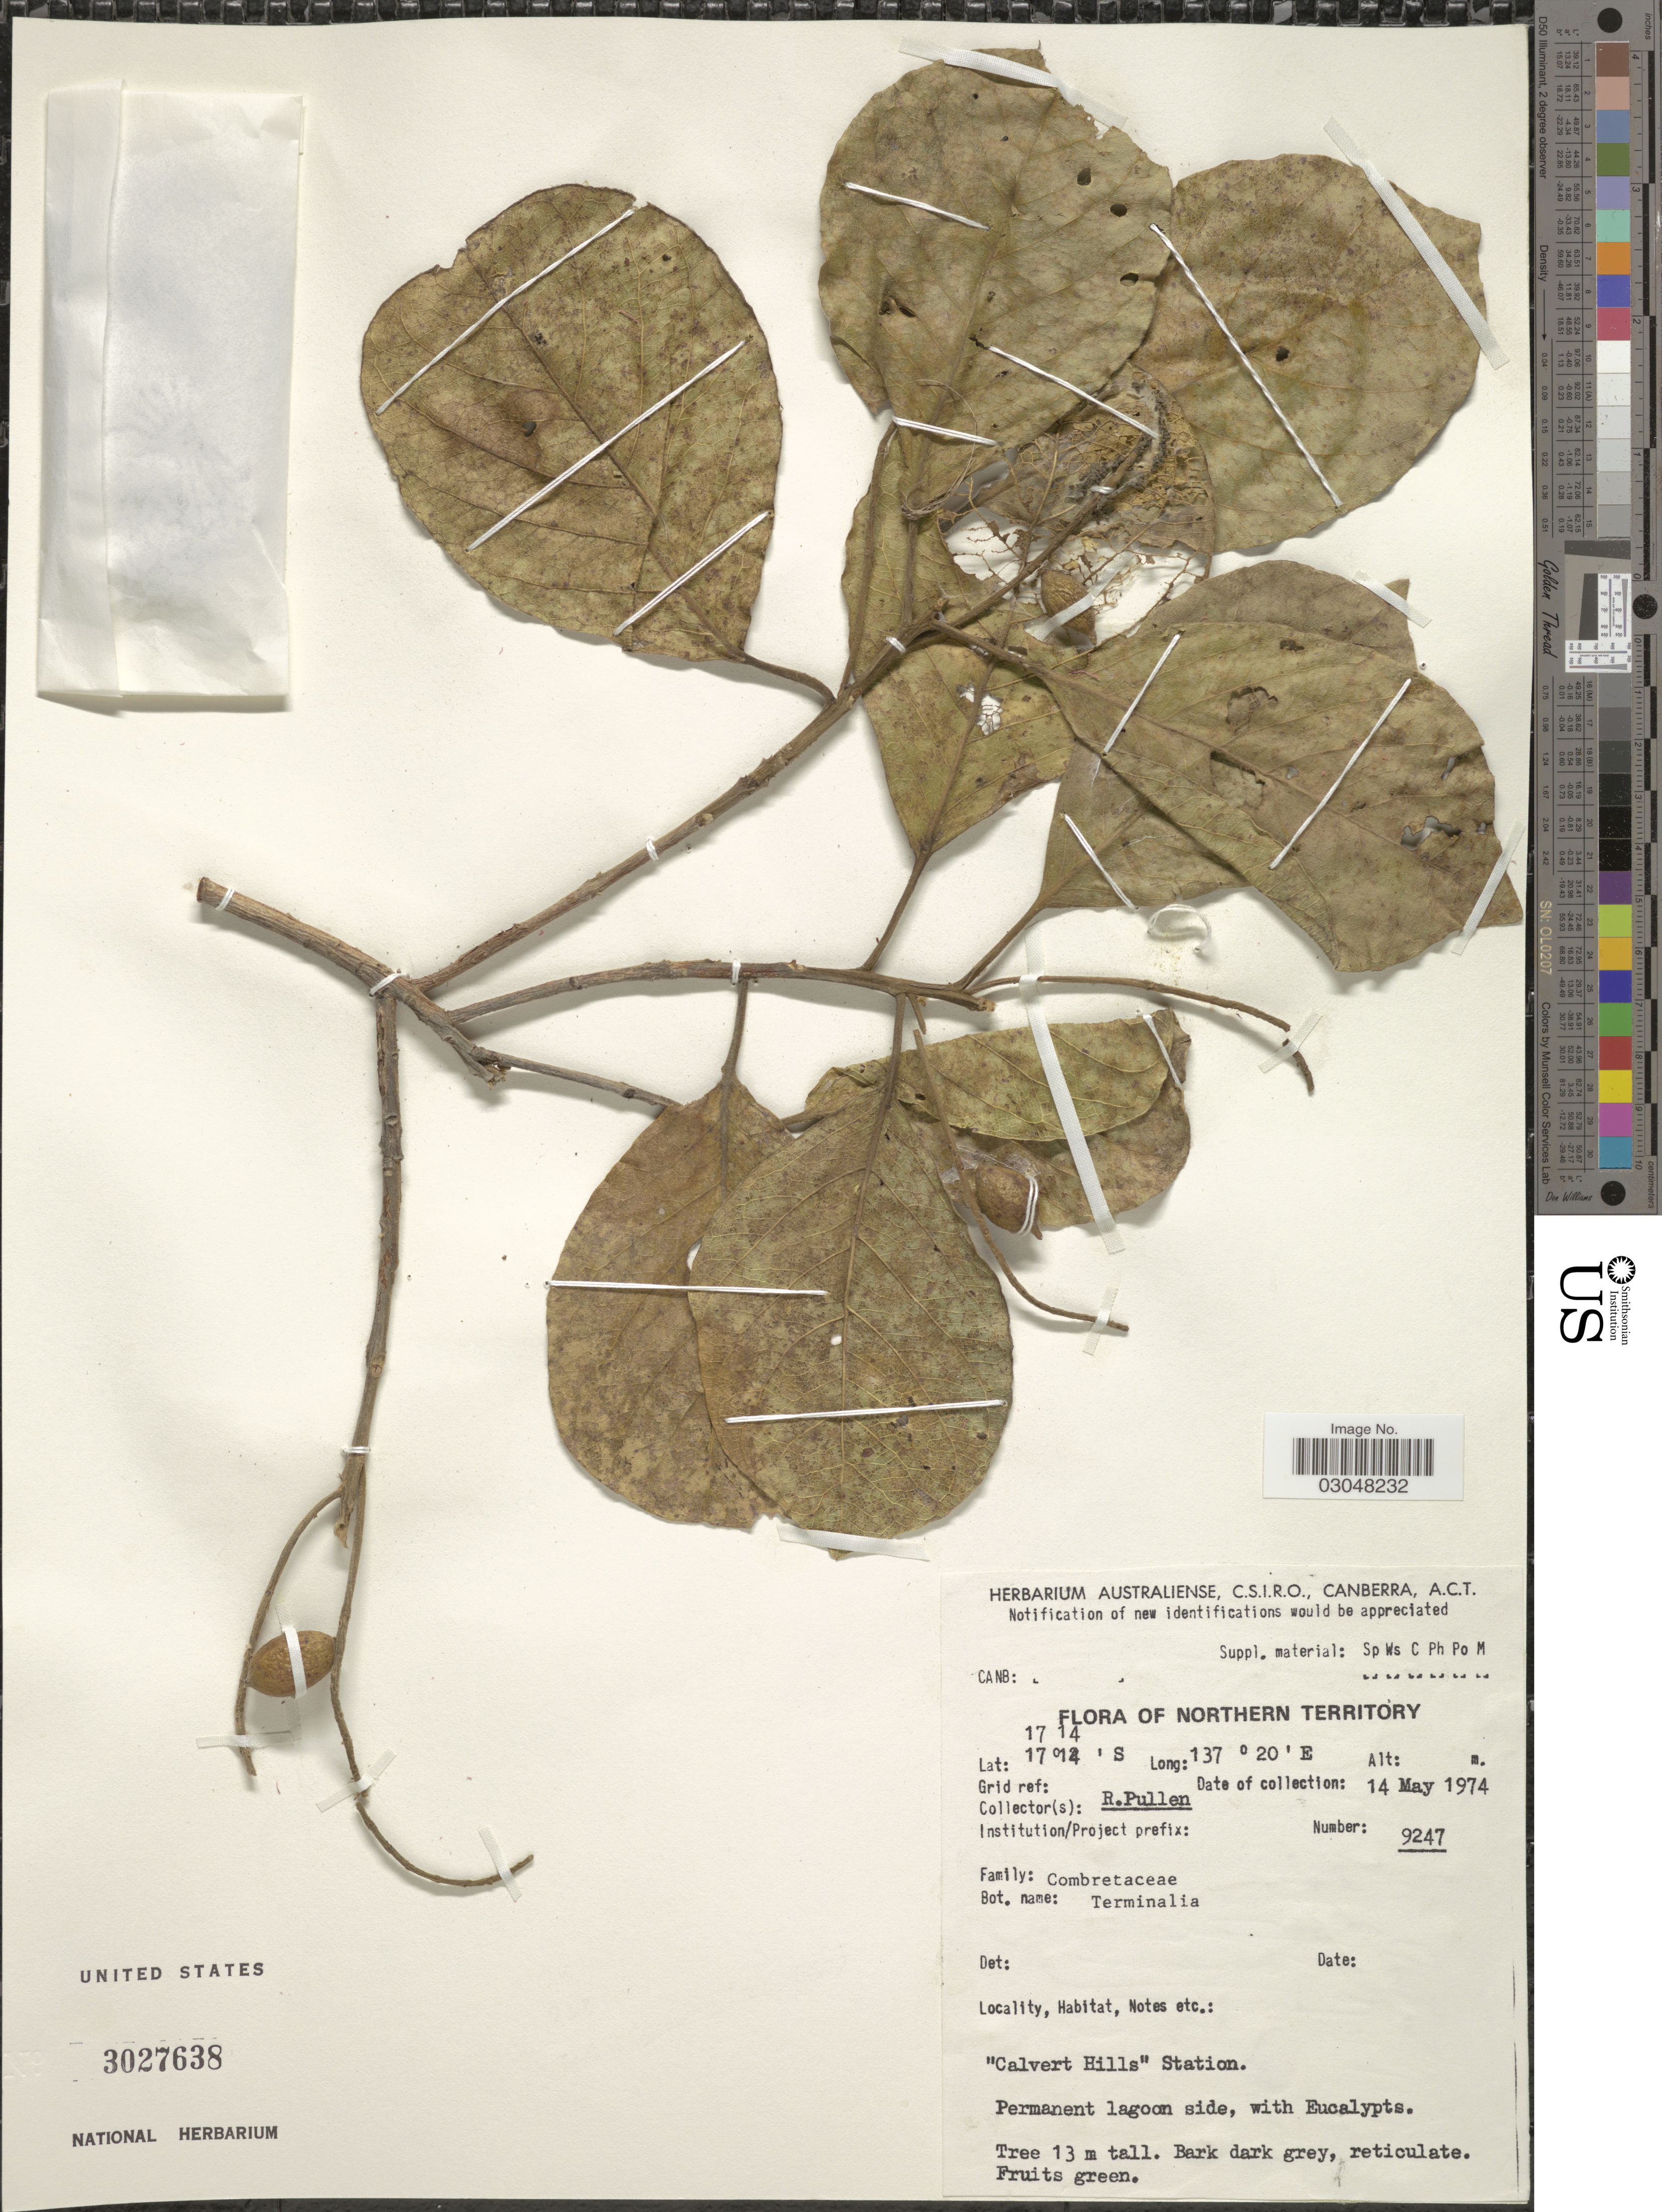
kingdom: Plantae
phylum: Tracheophyta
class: Magnoliopsida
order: Myrtales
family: Combretaceae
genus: Terminalia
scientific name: Terminalia sp.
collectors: R. Pullen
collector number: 9247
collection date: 1974-05-14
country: Australia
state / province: Northern Territory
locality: Calvert Hills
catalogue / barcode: US 3027638